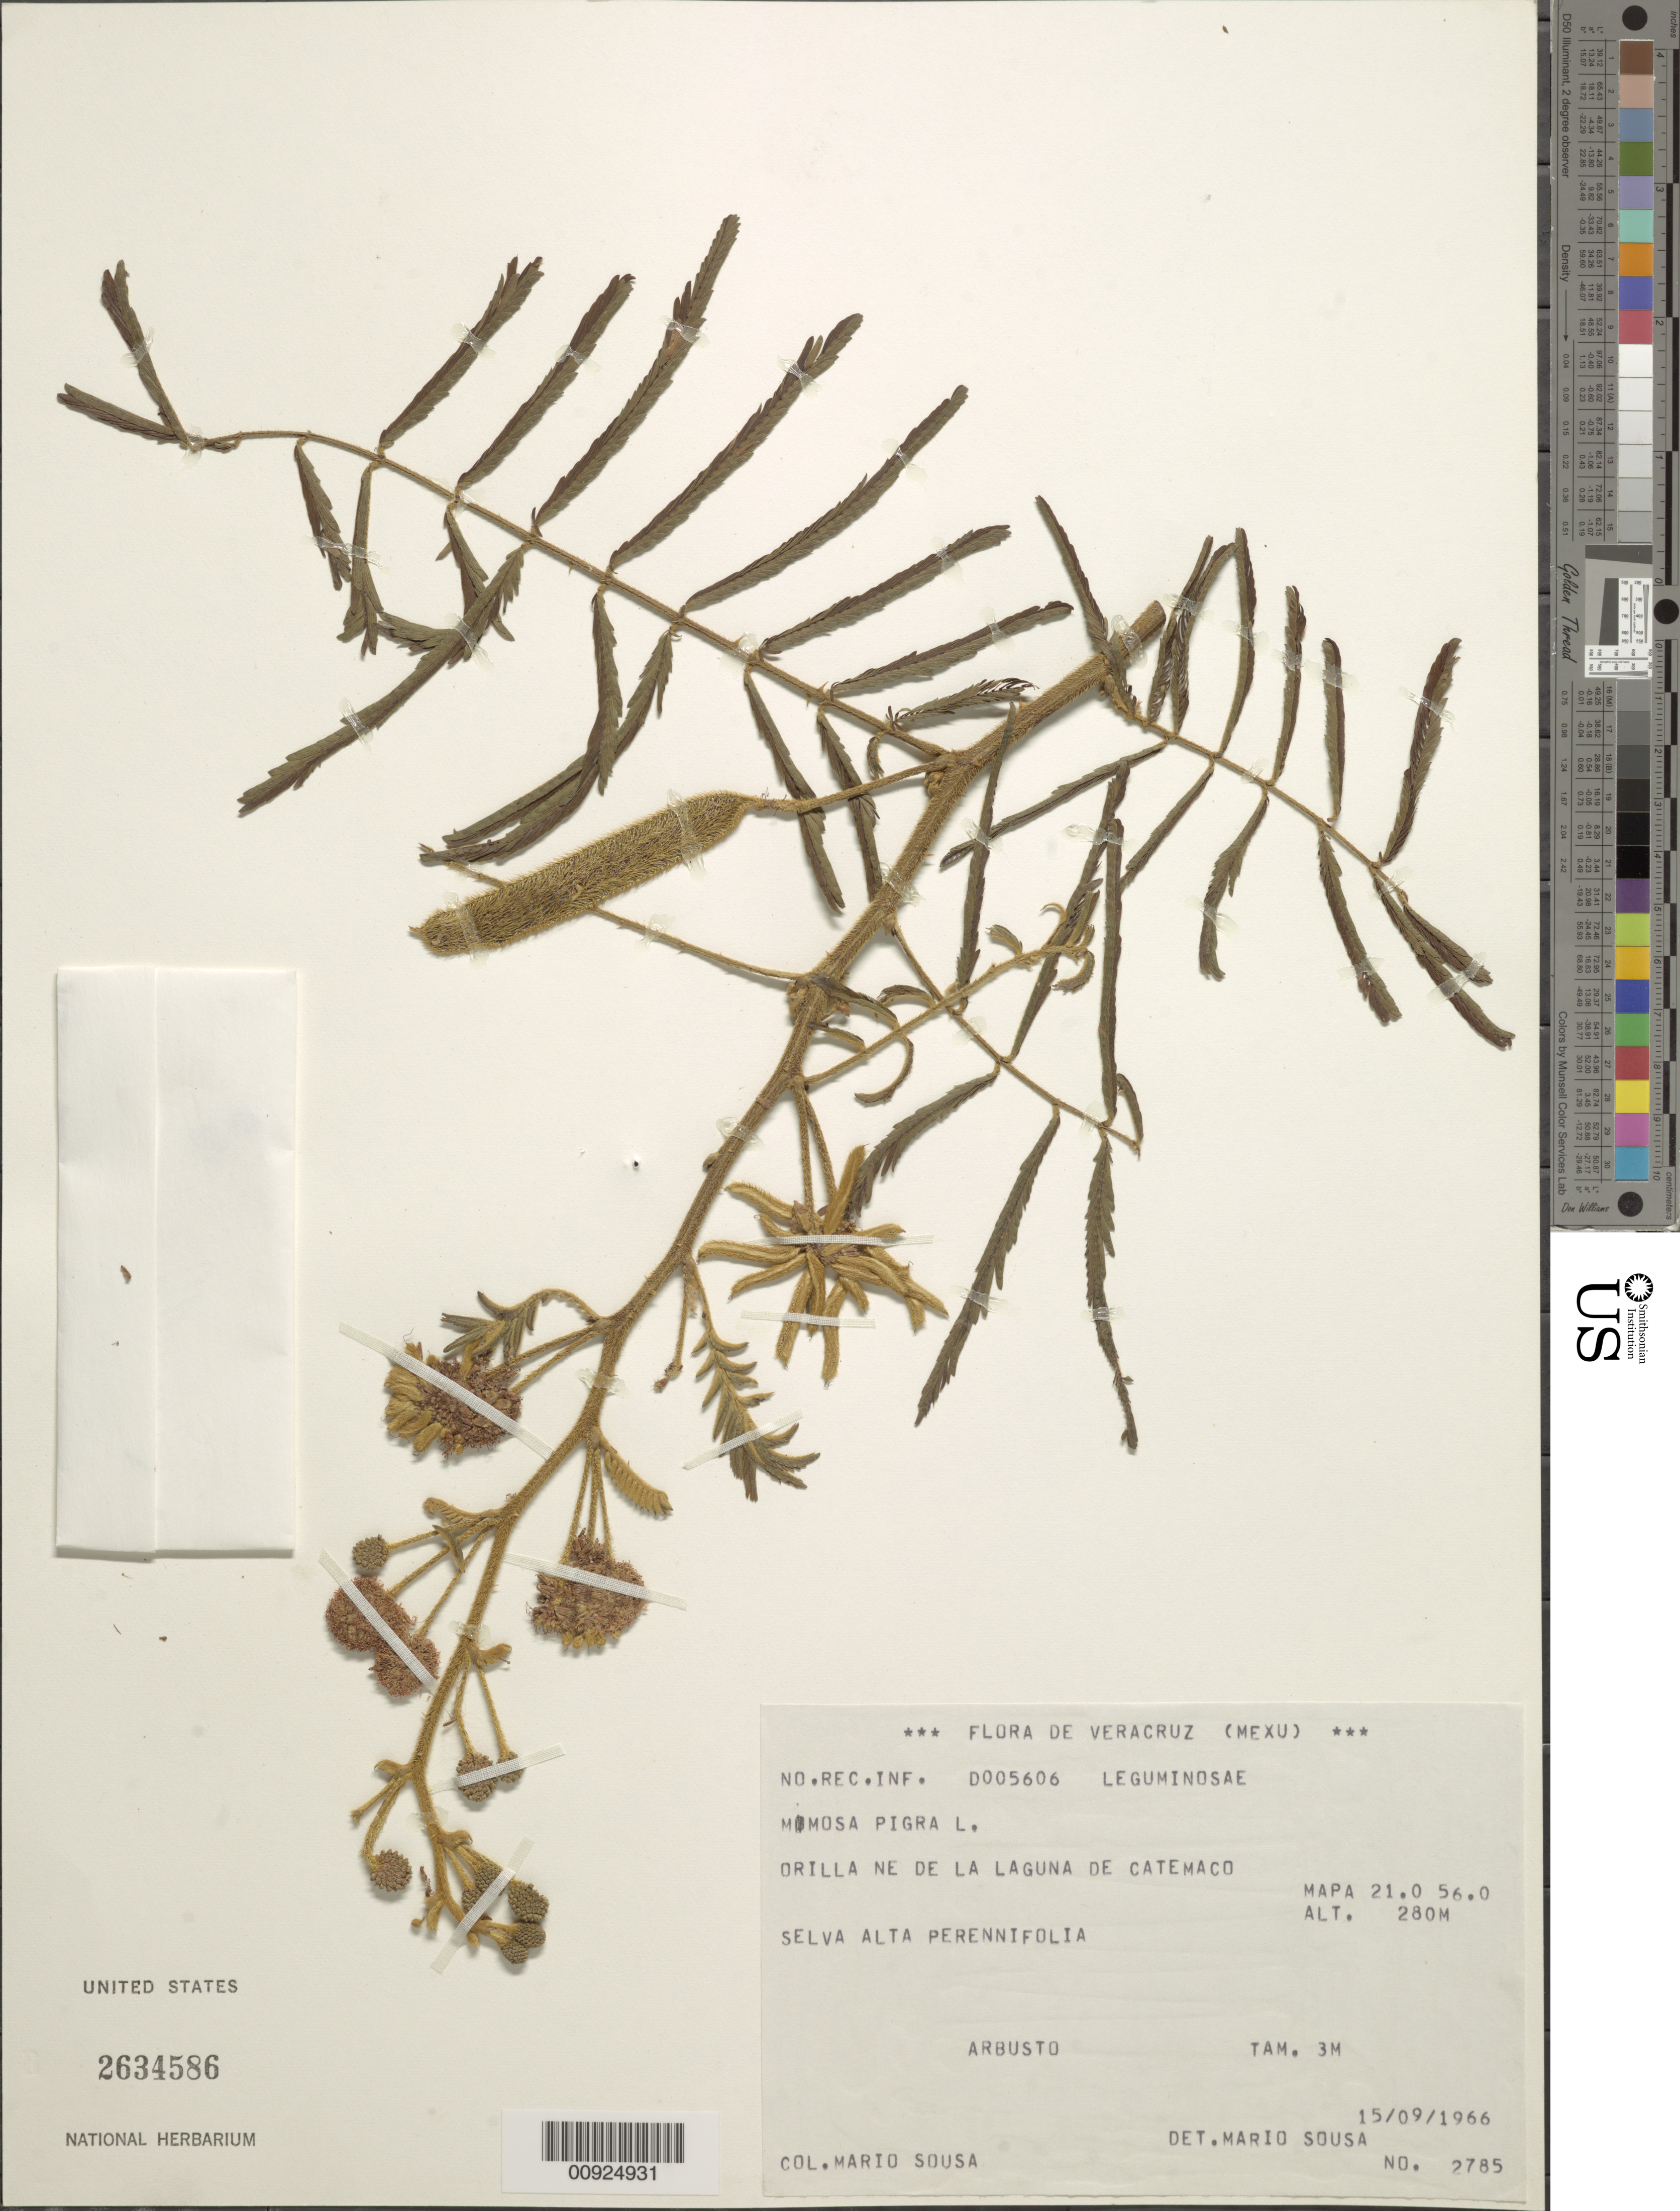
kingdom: Plantae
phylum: Tracheophyta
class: Magnoliopsida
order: Fabales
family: Fabaceae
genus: Mimosa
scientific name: Mimosa pigra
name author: L.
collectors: M. Sousa S.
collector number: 2785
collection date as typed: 15 Sep 1966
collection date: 1966-09-15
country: Mexico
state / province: Veracruz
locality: Orilla NE de la Laguna de catemaco, Veracruz. Mapa 21.0 56.0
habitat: Selva alta perennifolia.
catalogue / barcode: US 2634586